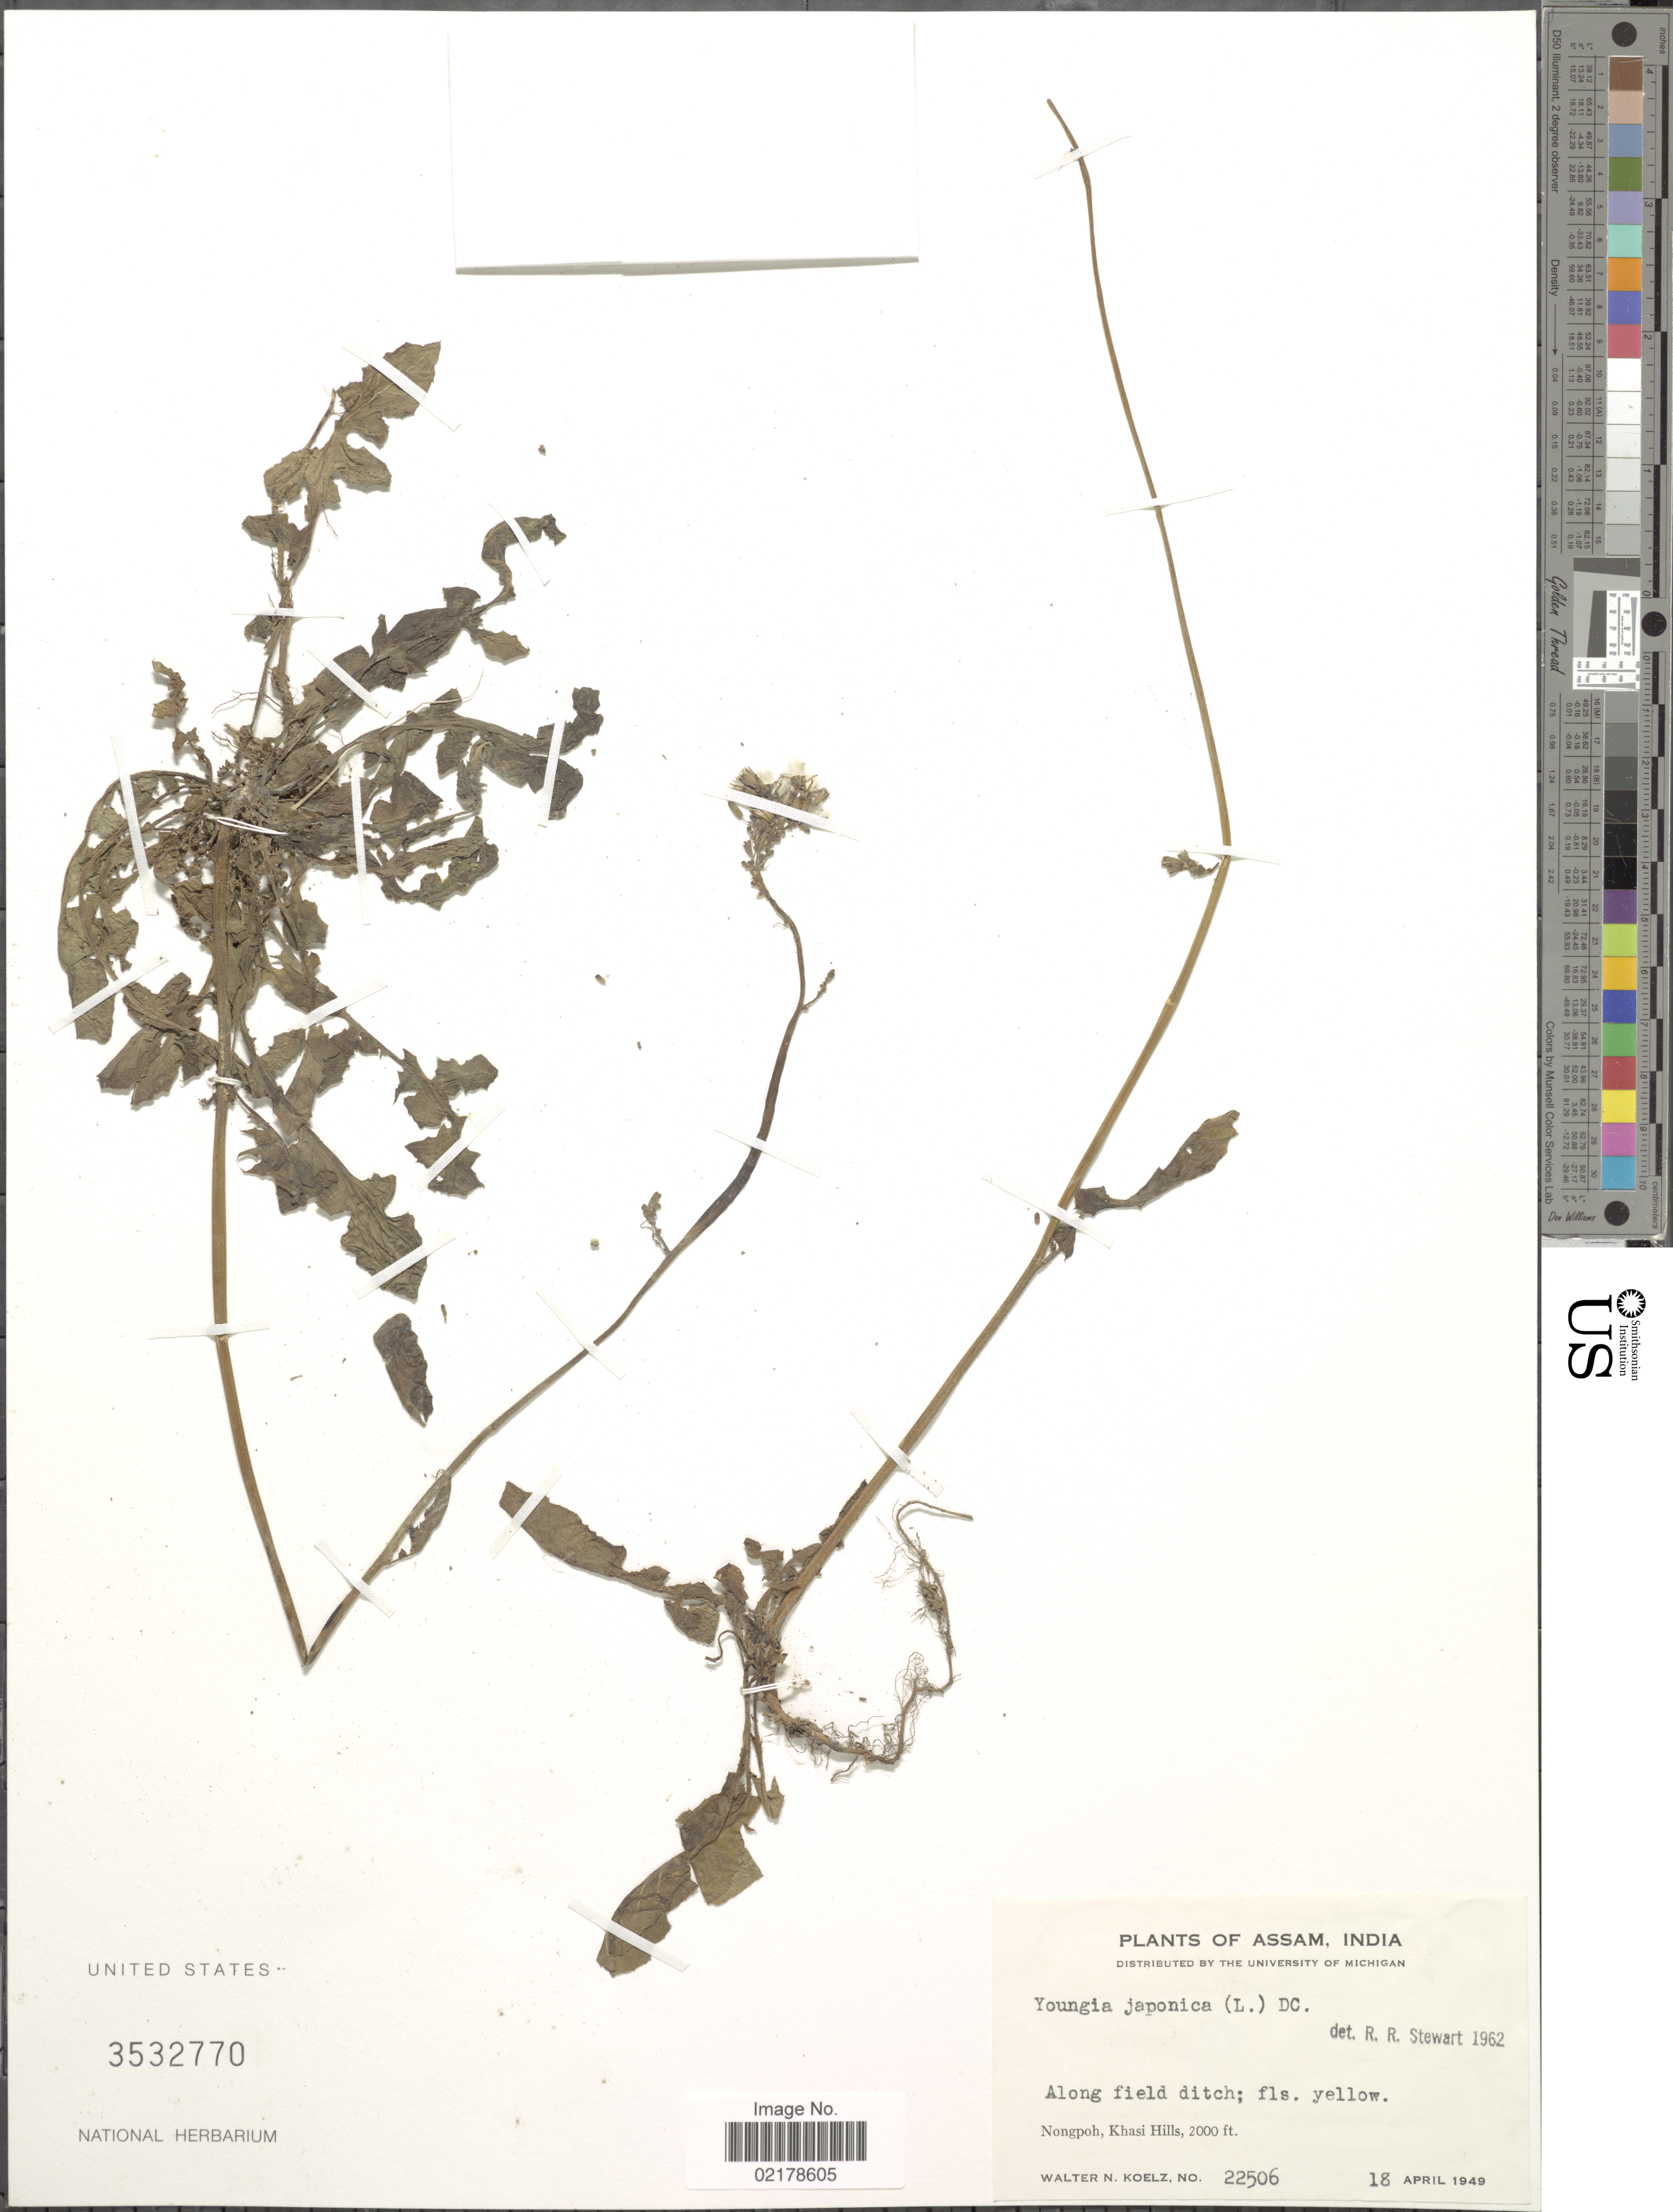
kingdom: Plantae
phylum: Tracheophyta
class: Magnoliopsida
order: Asterales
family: Asteraceae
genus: Youngia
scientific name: Youngia japonica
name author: (L.) DC.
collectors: W. N. Koelz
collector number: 22506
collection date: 1949-04-18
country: India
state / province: Meghalaya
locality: Along field ditch, Nongpoh, Khasi Hills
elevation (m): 610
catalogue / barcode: US 3532770